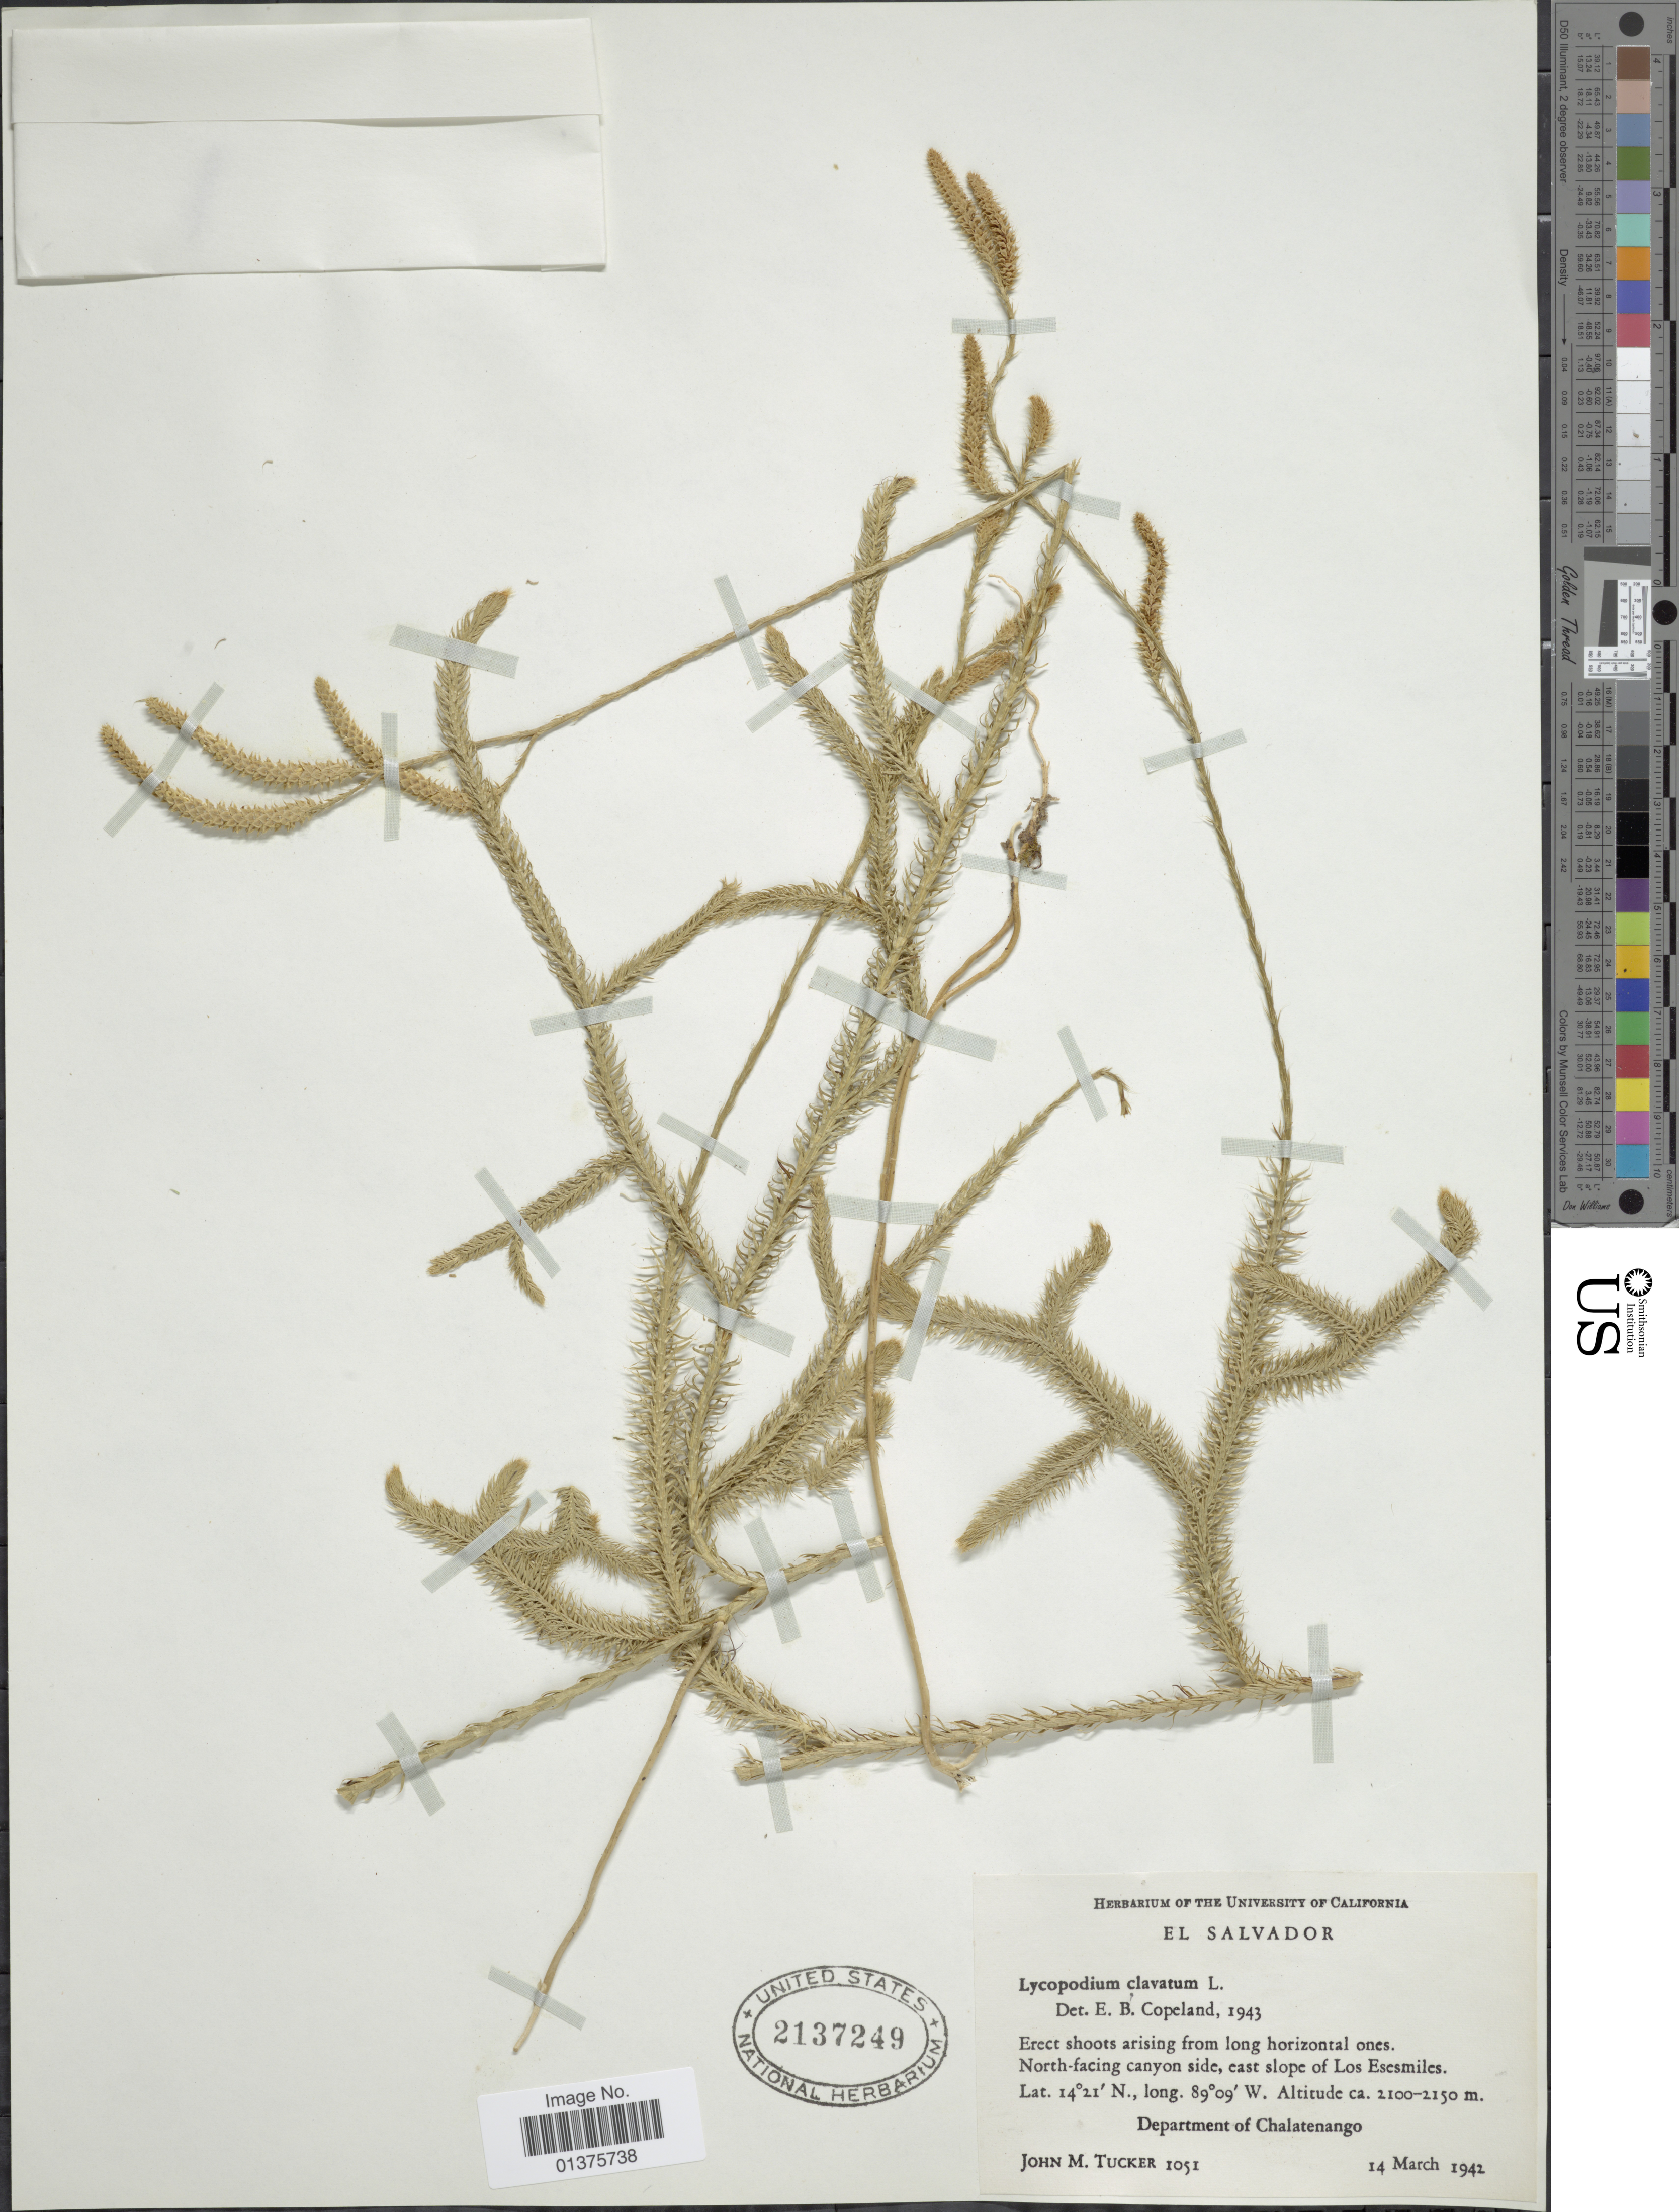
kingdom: Plantae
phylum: Tracheophyta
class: Lycopodiopsida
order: Lycopodiales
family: Lycopodiaceae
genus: Lycopodium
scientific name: Lycopodium clavatum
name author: L.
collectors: J. M. Tucker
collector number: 1051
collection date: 1942-03-14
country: El Salvador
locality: North-facing canyon side, east slope of Los Esesmiles, Department of Chalatenango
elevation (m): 2100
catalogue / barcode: US 2137249